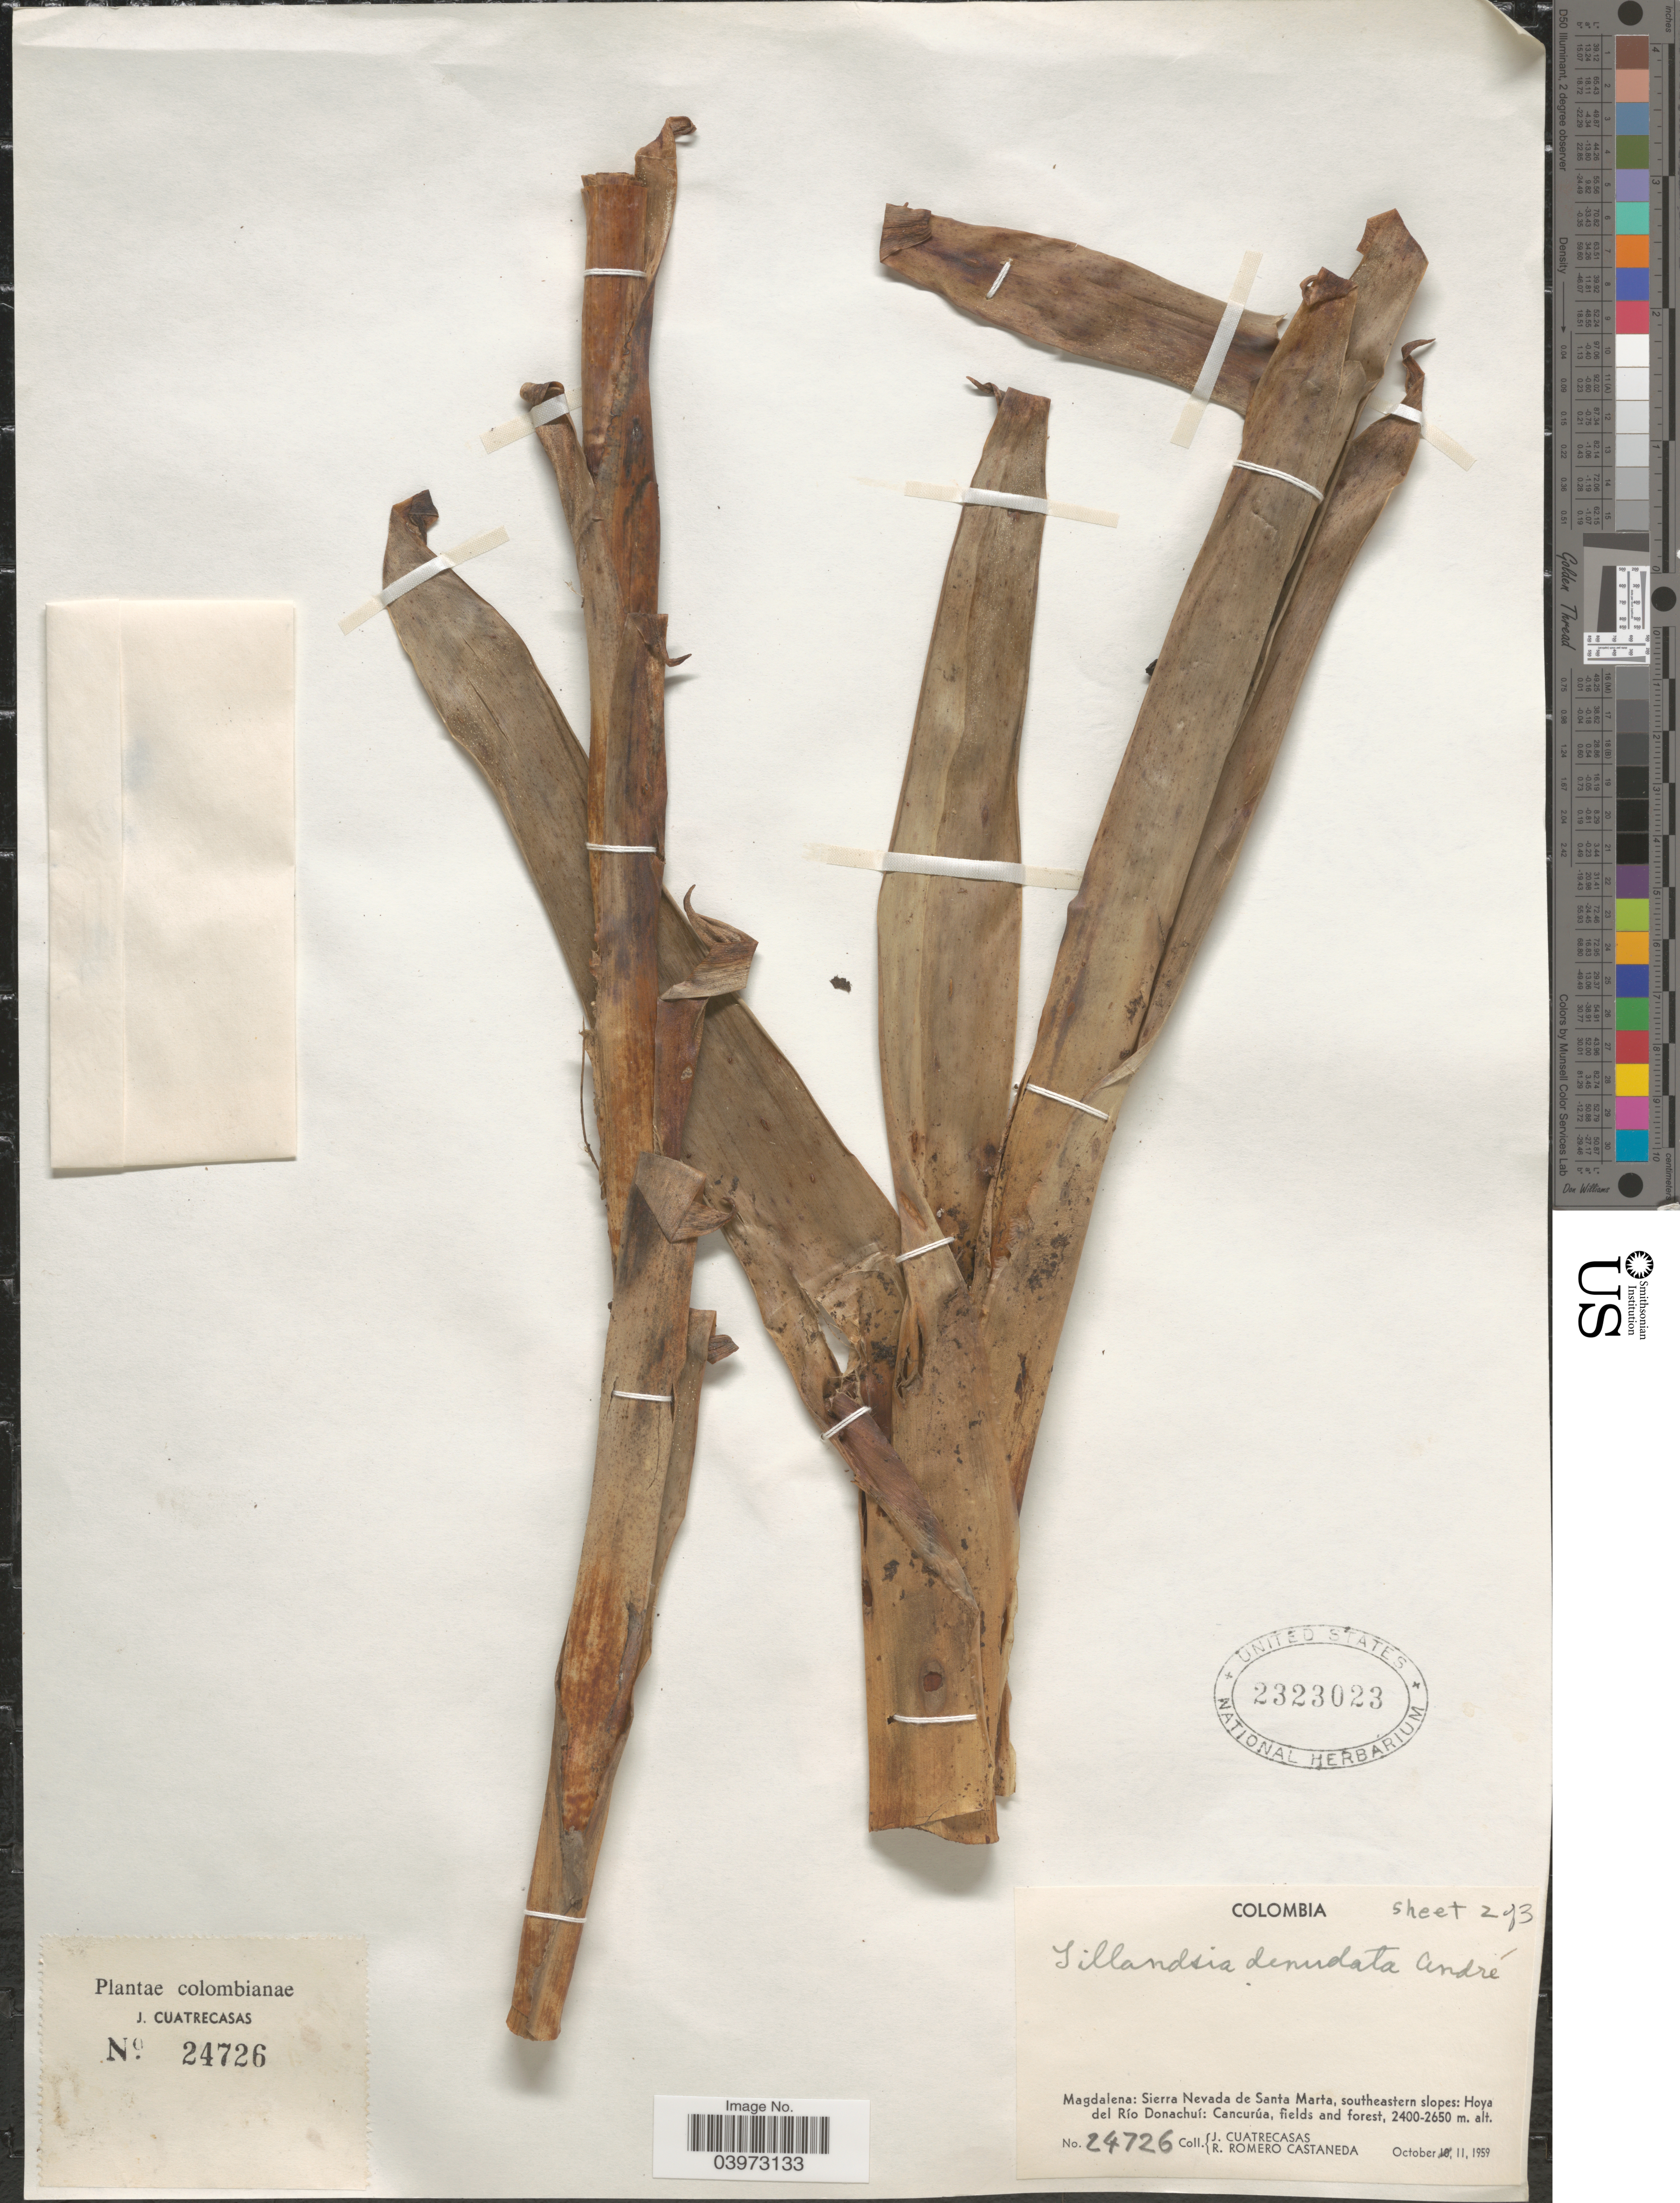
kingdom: Plantae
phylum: Tracheophyta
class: Liliopsida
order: Poales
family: Bromeliaceae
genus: Tillandsia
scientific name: Tillandsia denudata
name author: André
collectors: J. Cuatrecasas & R. Romero Castañeda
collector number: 24726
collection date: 1959-10-11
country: Colombia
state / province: Magdalena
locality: Colombianae. Sierra Nevada de Santa Marta, southeastern slopes: Hoya del Río Donachuí: Cancurúa, fields and forest.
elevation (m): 2400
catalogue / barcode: US 2323023